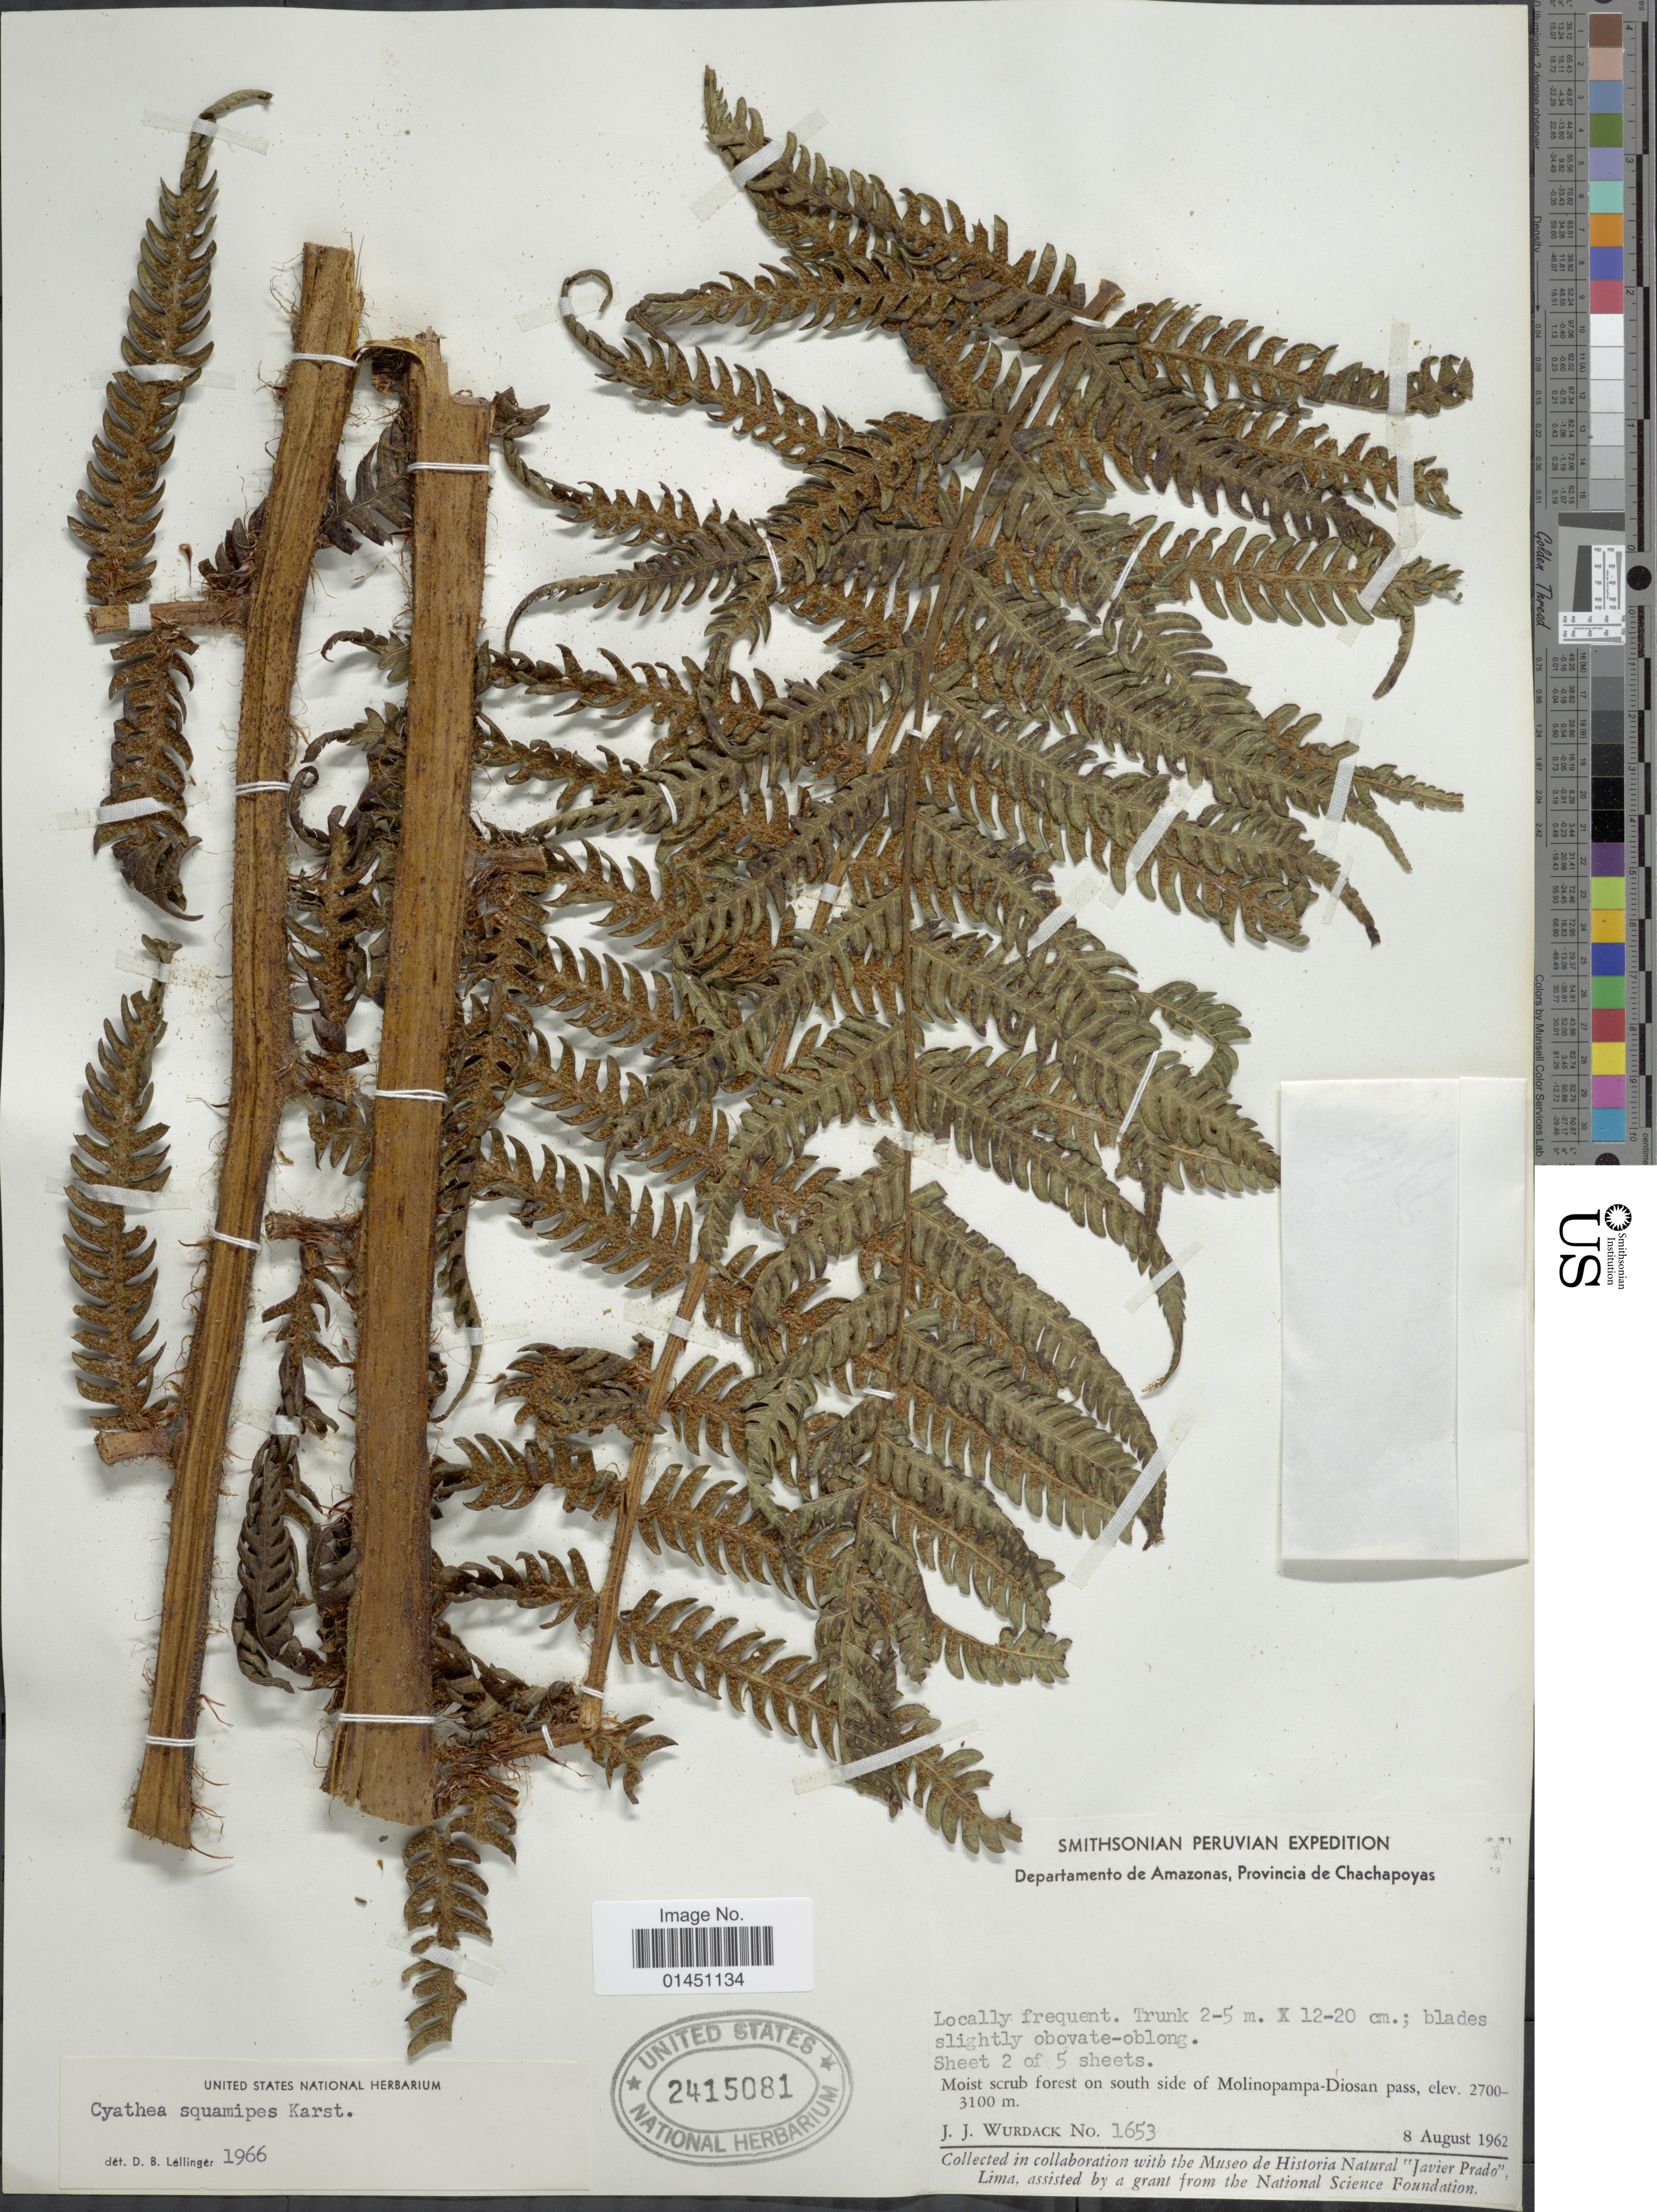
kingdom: Plantae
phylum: Tracheophyta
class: Polypodiopsida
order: Cyatheales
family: Cyatheaceae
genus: Cyathea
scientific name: Cyathea caracasana var. boliviensis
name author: (Rosenst.) R.M. Tryon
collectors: J. J. Wurdack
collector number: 1653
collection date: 1962-08-08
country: Peru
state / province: Amazonas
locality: Provincia de Chachapoyas, Moist scrub forest on south side of Molinopampa - Diosan pass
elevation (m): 2700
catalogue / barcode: US 2415081